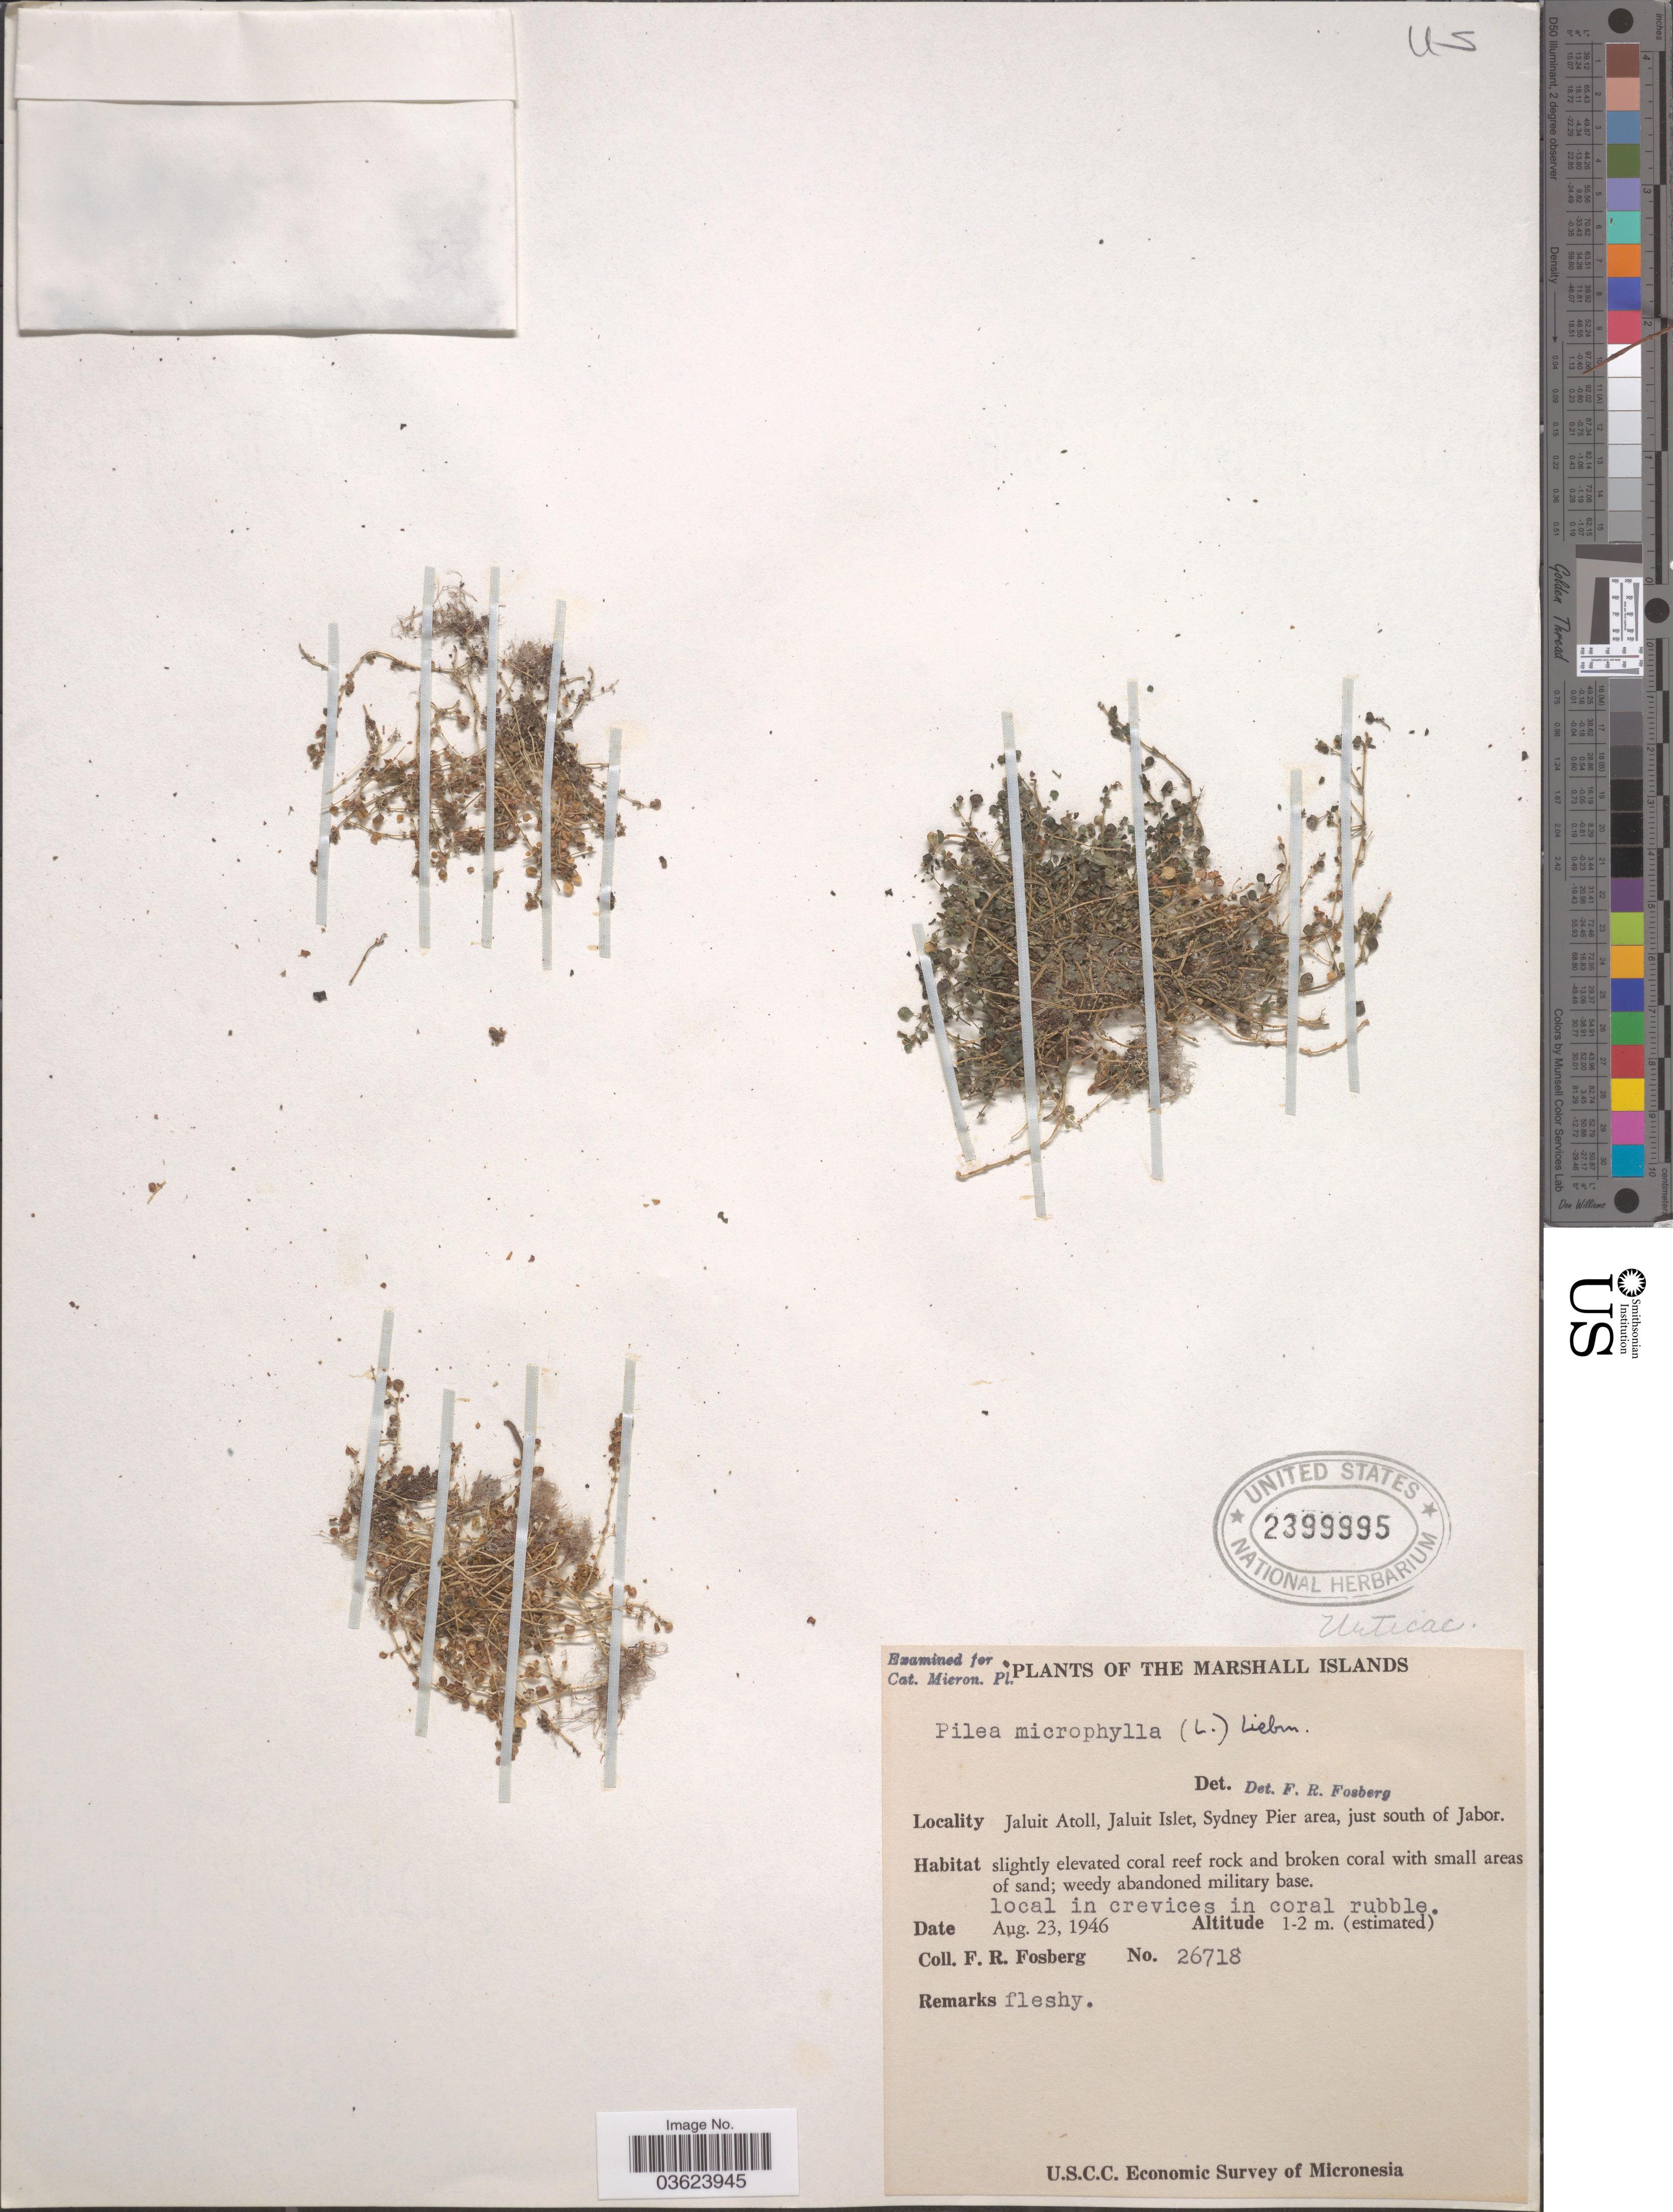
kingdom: Plantae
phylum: Tracheophyta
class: Magnoliopsida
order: Rosales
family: Urticaceae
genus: Pilea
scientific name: Pilea microphylla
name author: (L.) Liebm.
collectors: F. R. Fosberg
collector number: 26718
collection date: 1946-08-23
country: Marshall Islands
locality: Jaluit Atoll, Jaluit Islet, Sydney Pier area, just south of Jabor.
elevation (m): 1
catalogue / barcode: US 2399995